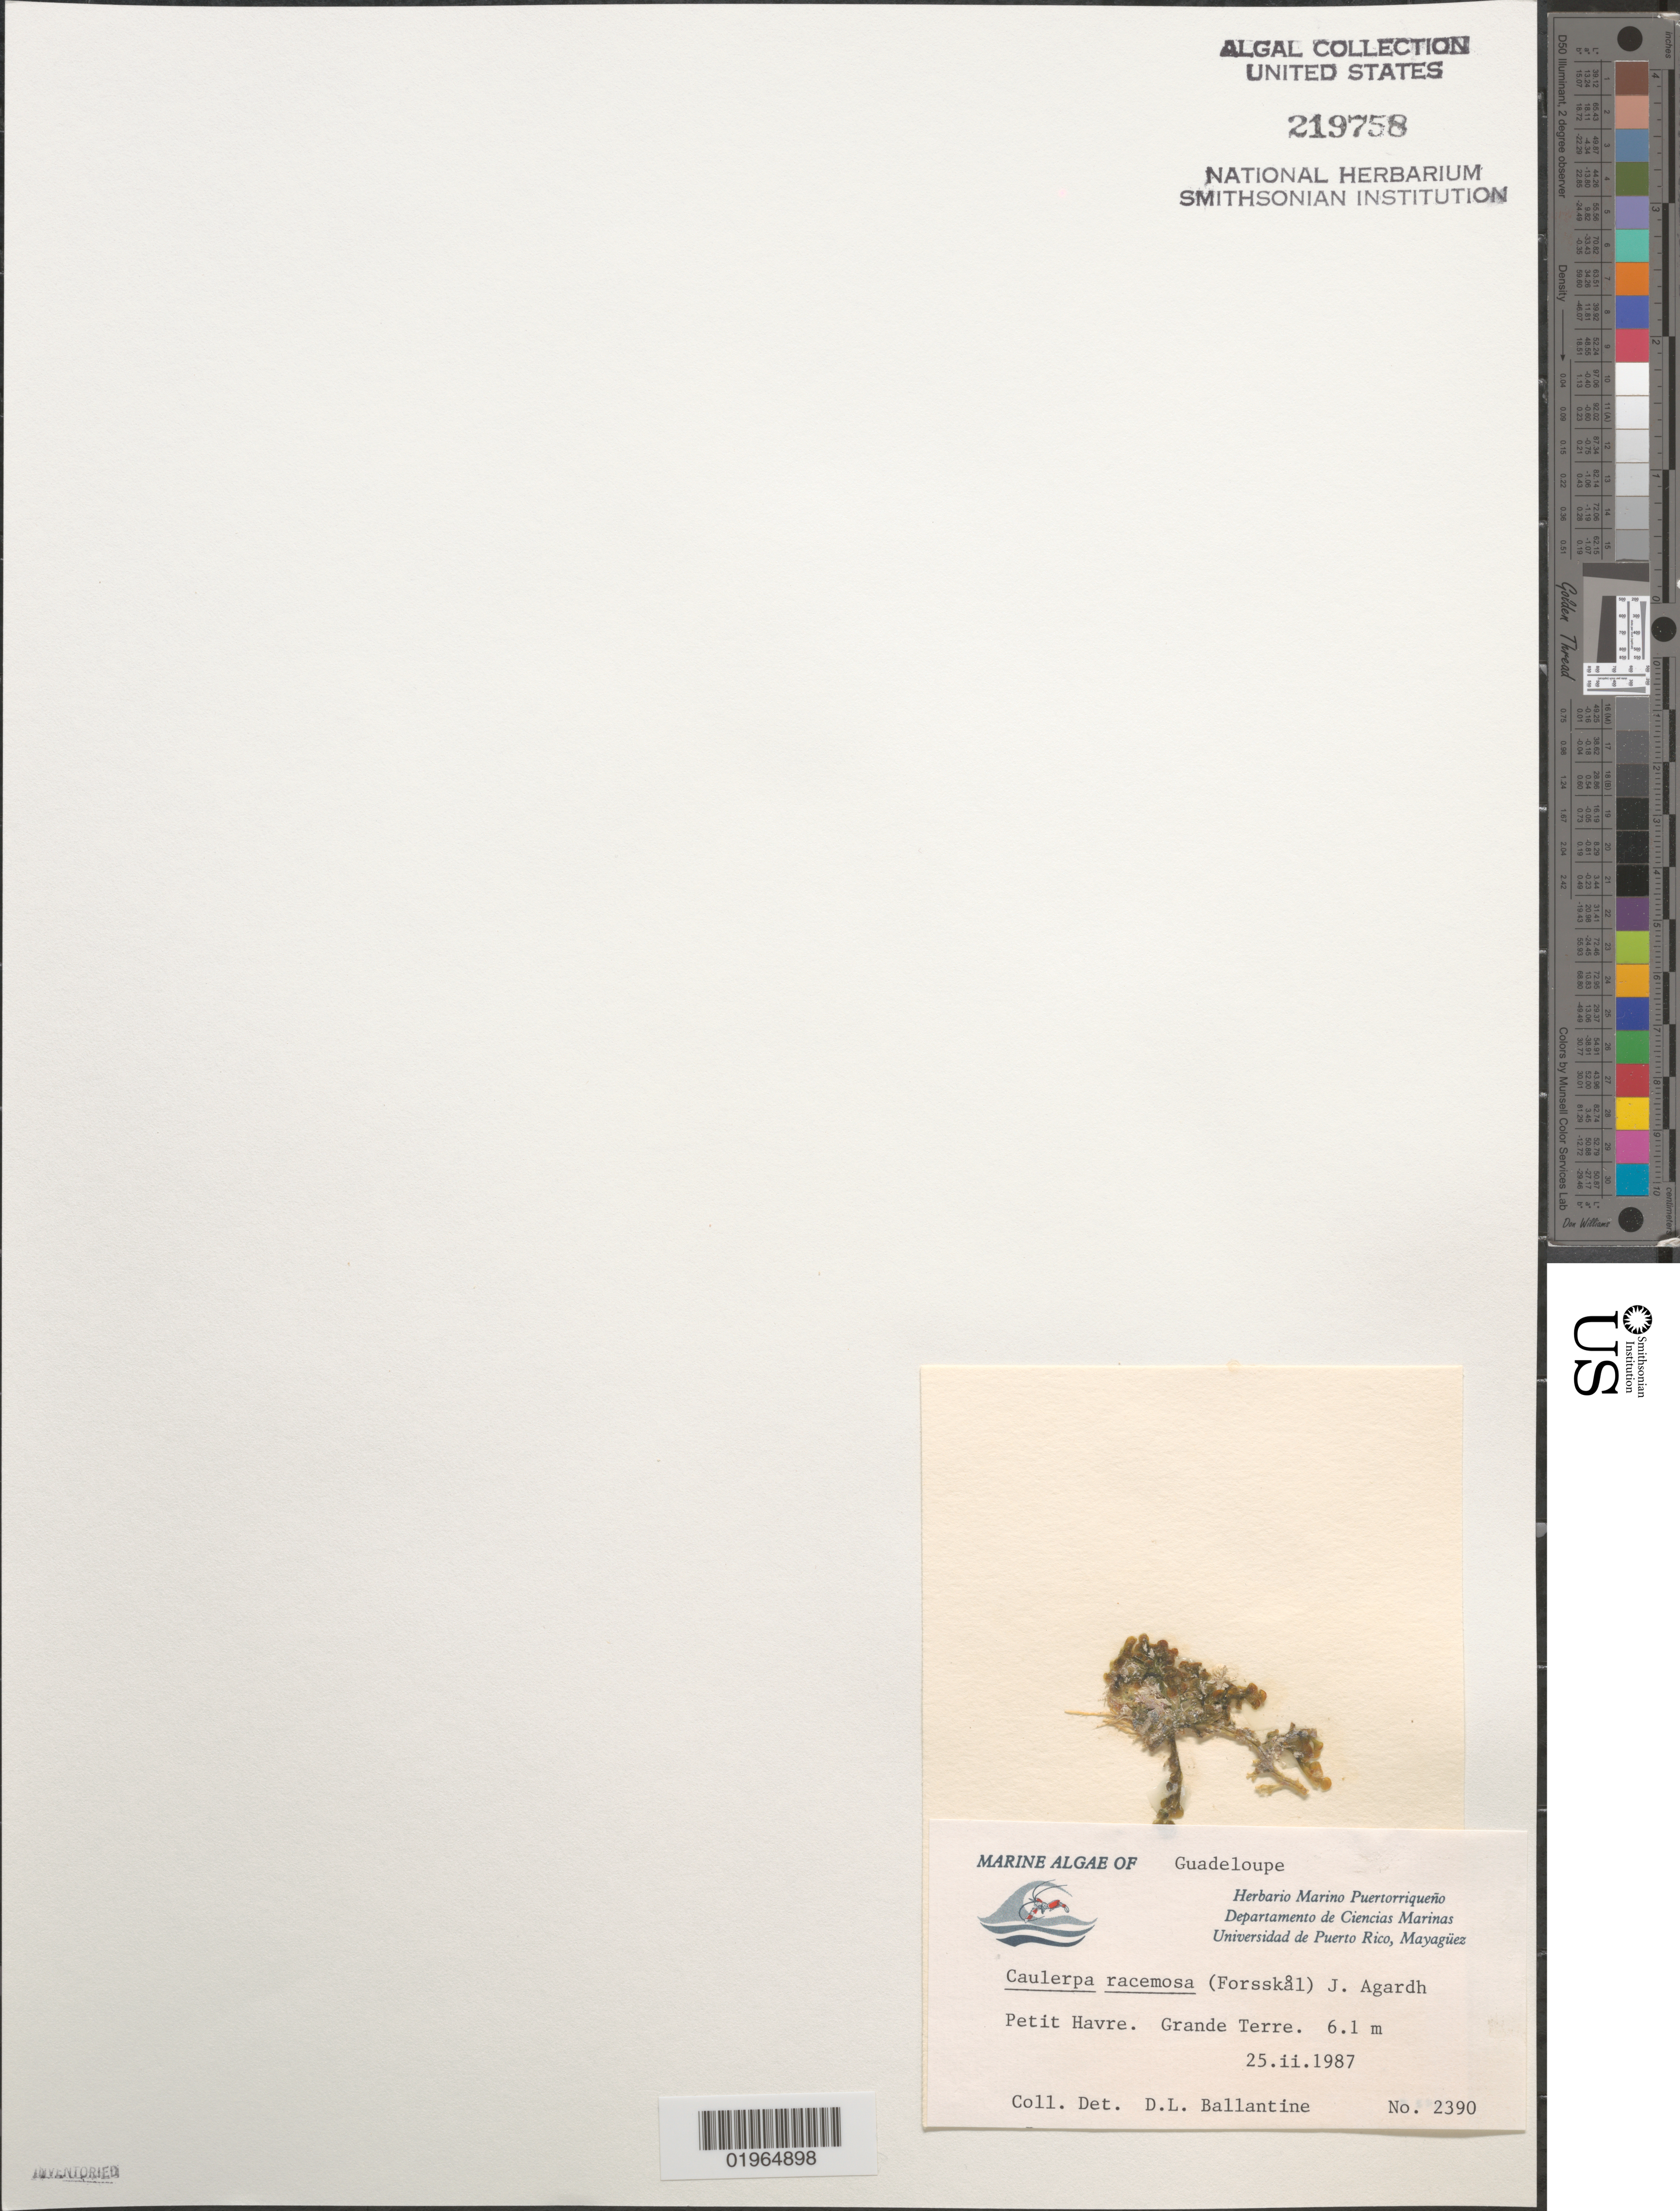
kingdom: Plantae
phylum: Chlorophyta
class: Ulvophyceae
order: Bryopsidales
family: Caulerpaceae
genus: Caulerpa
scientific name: Caulerpa racemosa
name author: (Forssk.) J. Agardh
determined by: Ballantine, D. L.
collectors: D.L. Ballantine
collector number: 2390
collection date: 1987-02-25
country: Guadeloupe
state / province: Grande Terre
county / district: Petit Havre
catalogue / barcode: US 219758